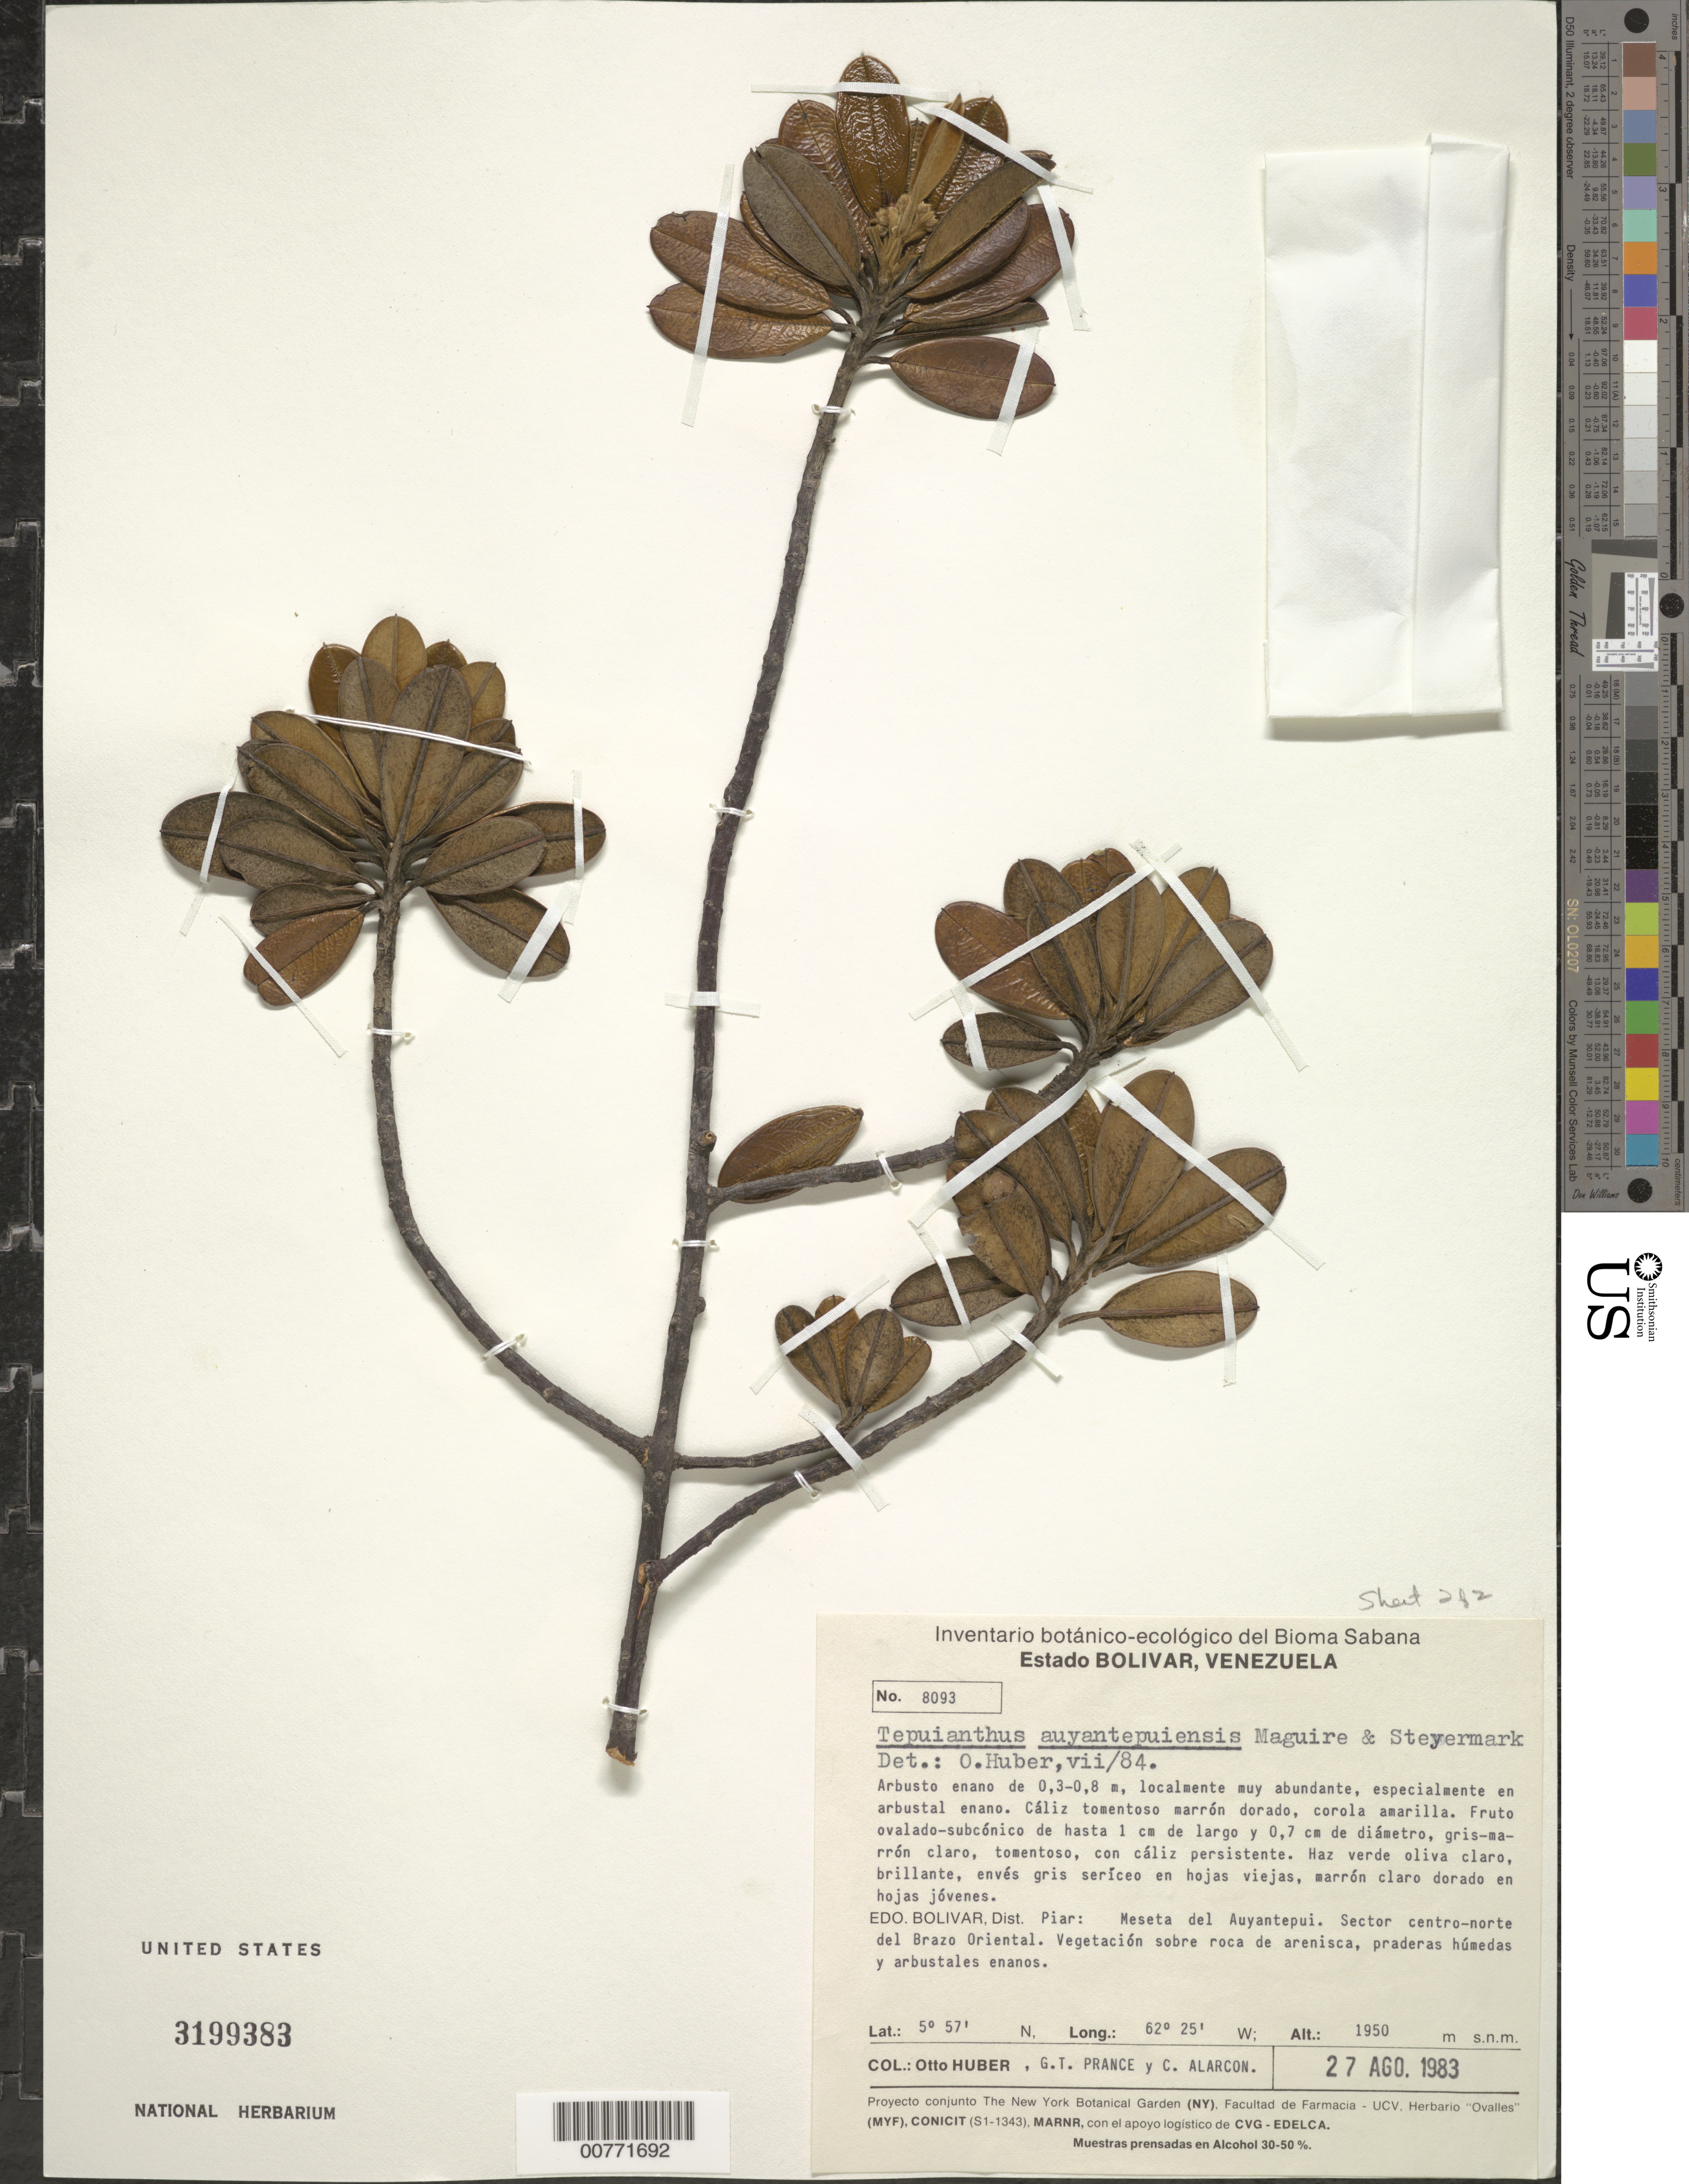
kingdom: Plantae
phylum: Tracheophyta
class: Magnoliopsida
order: Malvales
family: Thymelaeaceae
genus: Tepuianthus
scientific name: Tepuianthus auyantepuiensis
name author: Maguire & Steyerm.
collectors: O. Huber, G. T. Prance & C. Alarcon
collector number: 8093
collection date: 1983-08-27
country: Venezuela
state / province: Bolivar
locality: Dist. Piar: Meseta del Auyantepui. Sector centro-norte del Brazo Oriental.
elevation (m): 1950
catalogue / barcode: US 3199383